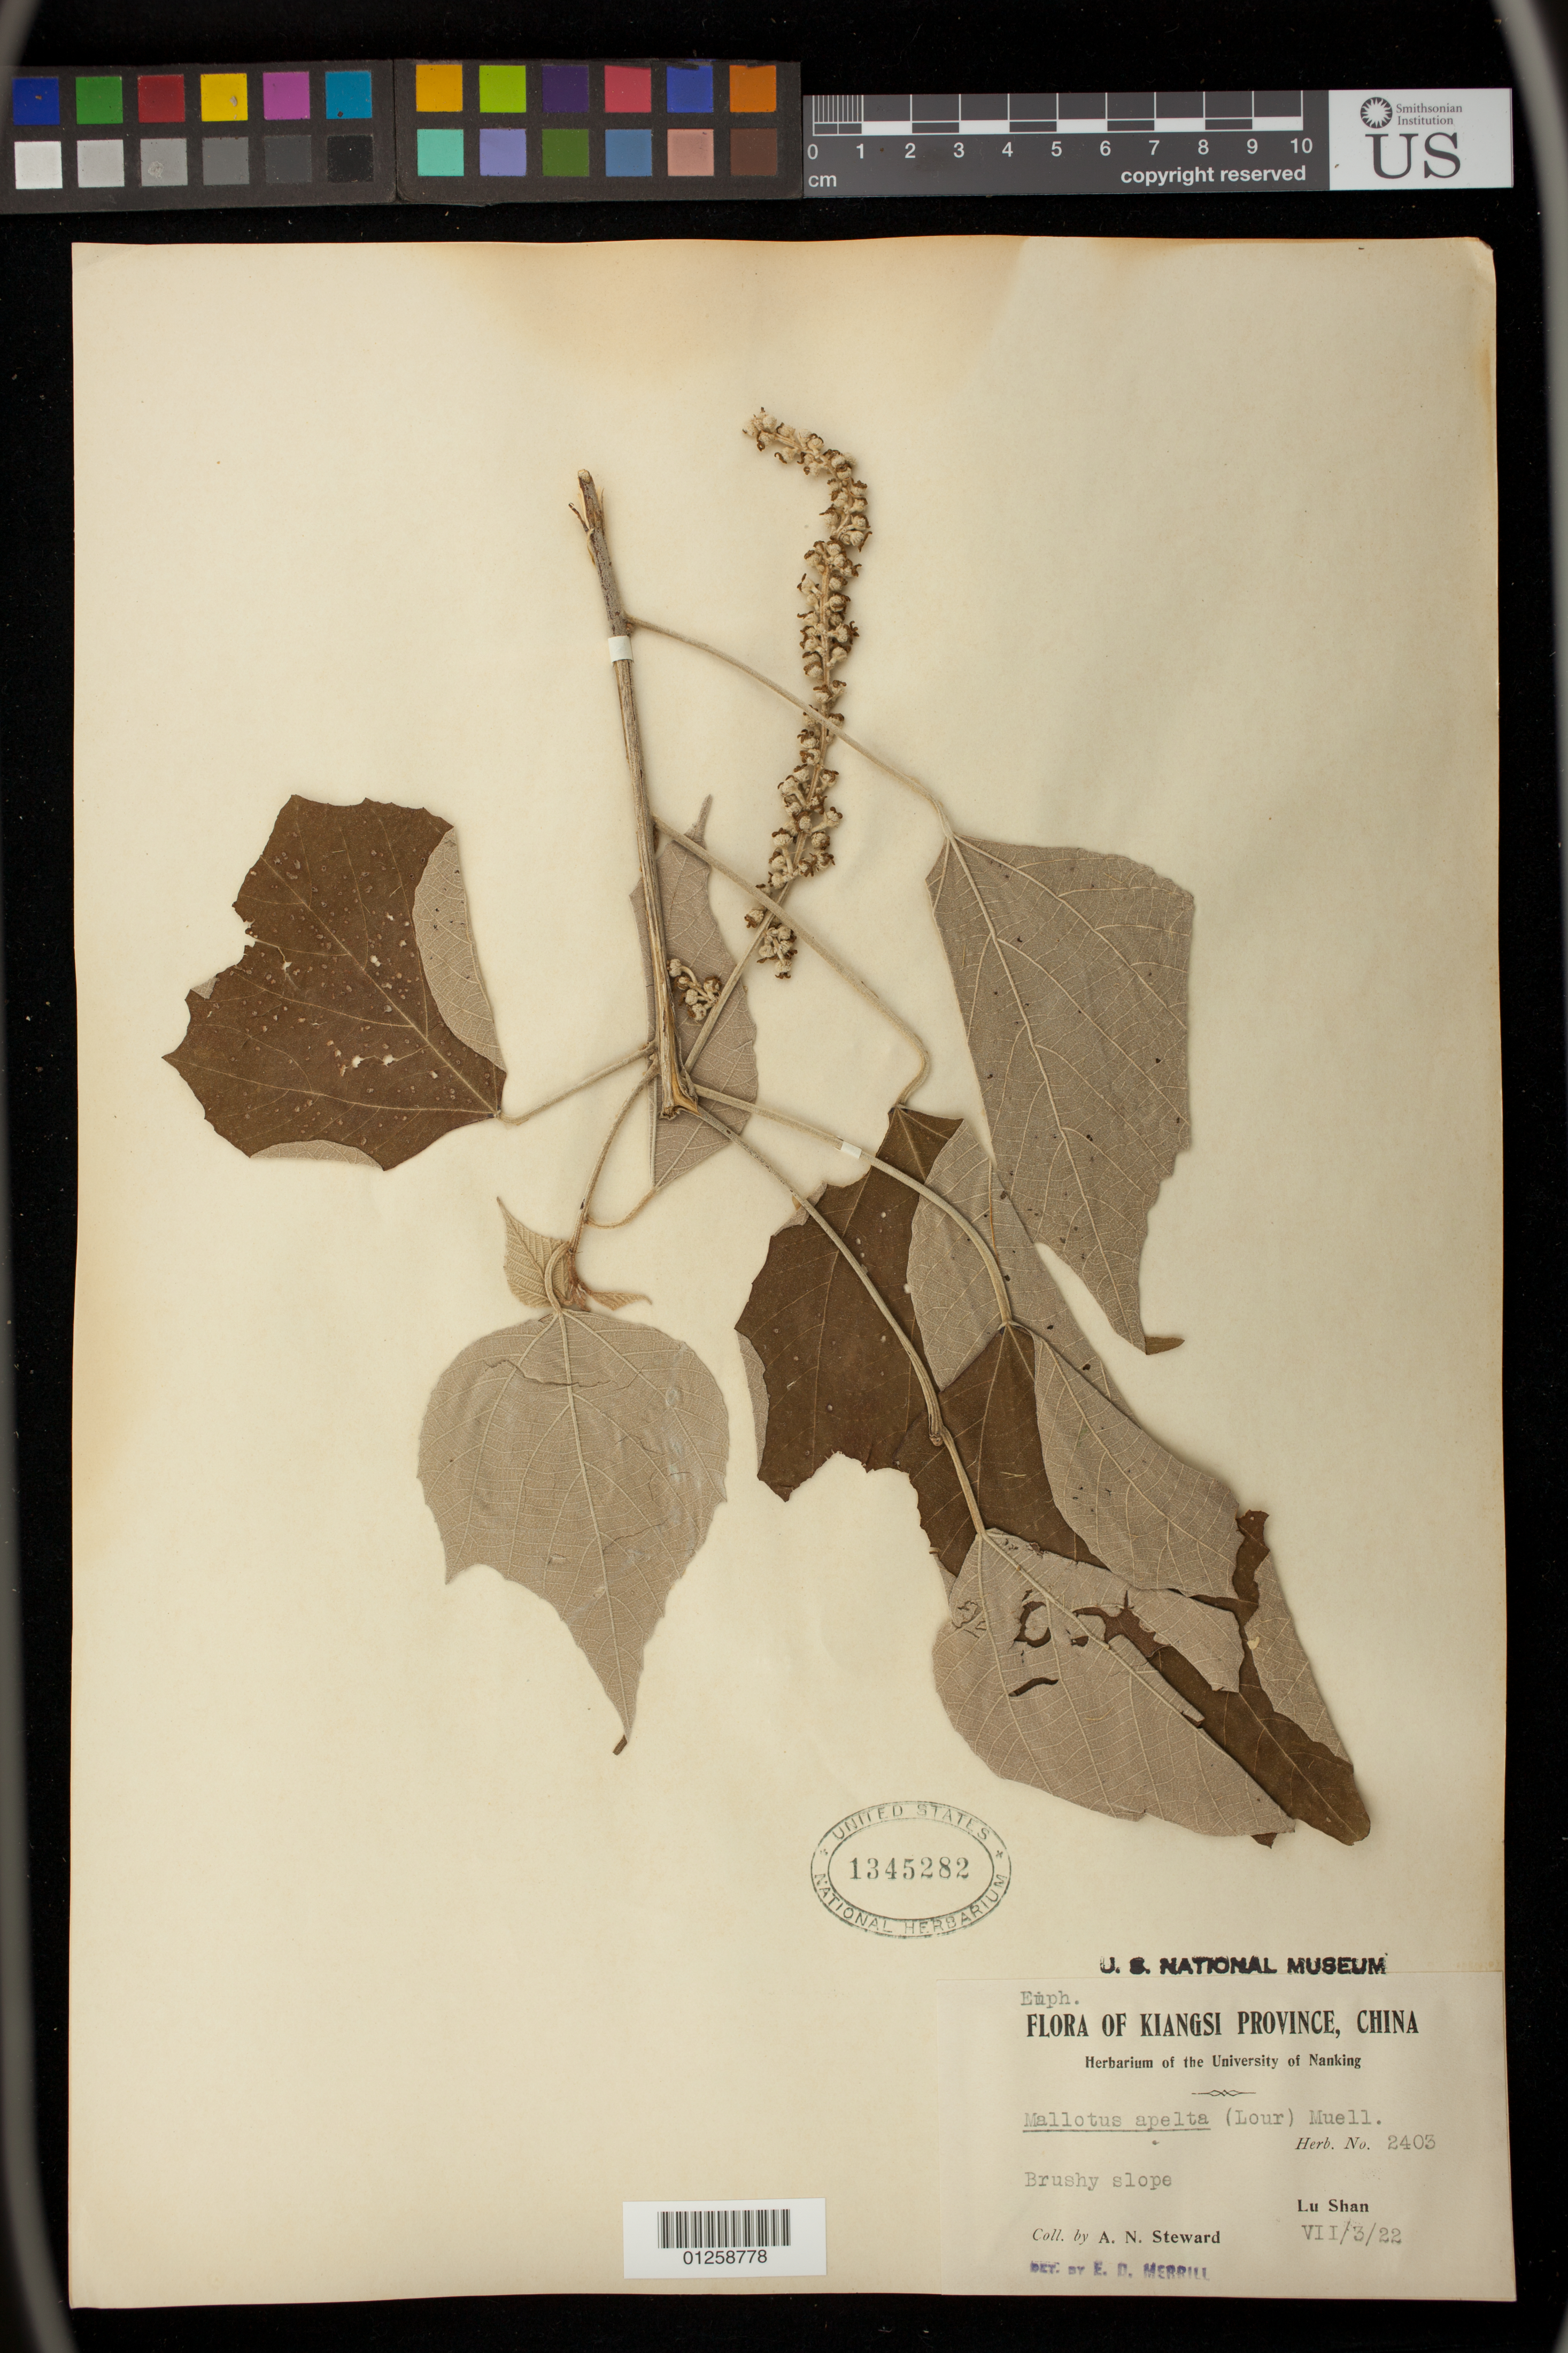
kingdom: Plantae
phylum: Tracheophyta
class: Magnoliopsida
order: Malpighiales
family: Euphorbiaceae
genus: Mallotus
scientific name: Mallotus apelta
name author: (Lour.) Müll. Arg.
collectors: A. Steward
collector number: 2403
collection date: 1922-07-03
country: China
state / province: Jiangxi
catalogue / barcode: US 1345282